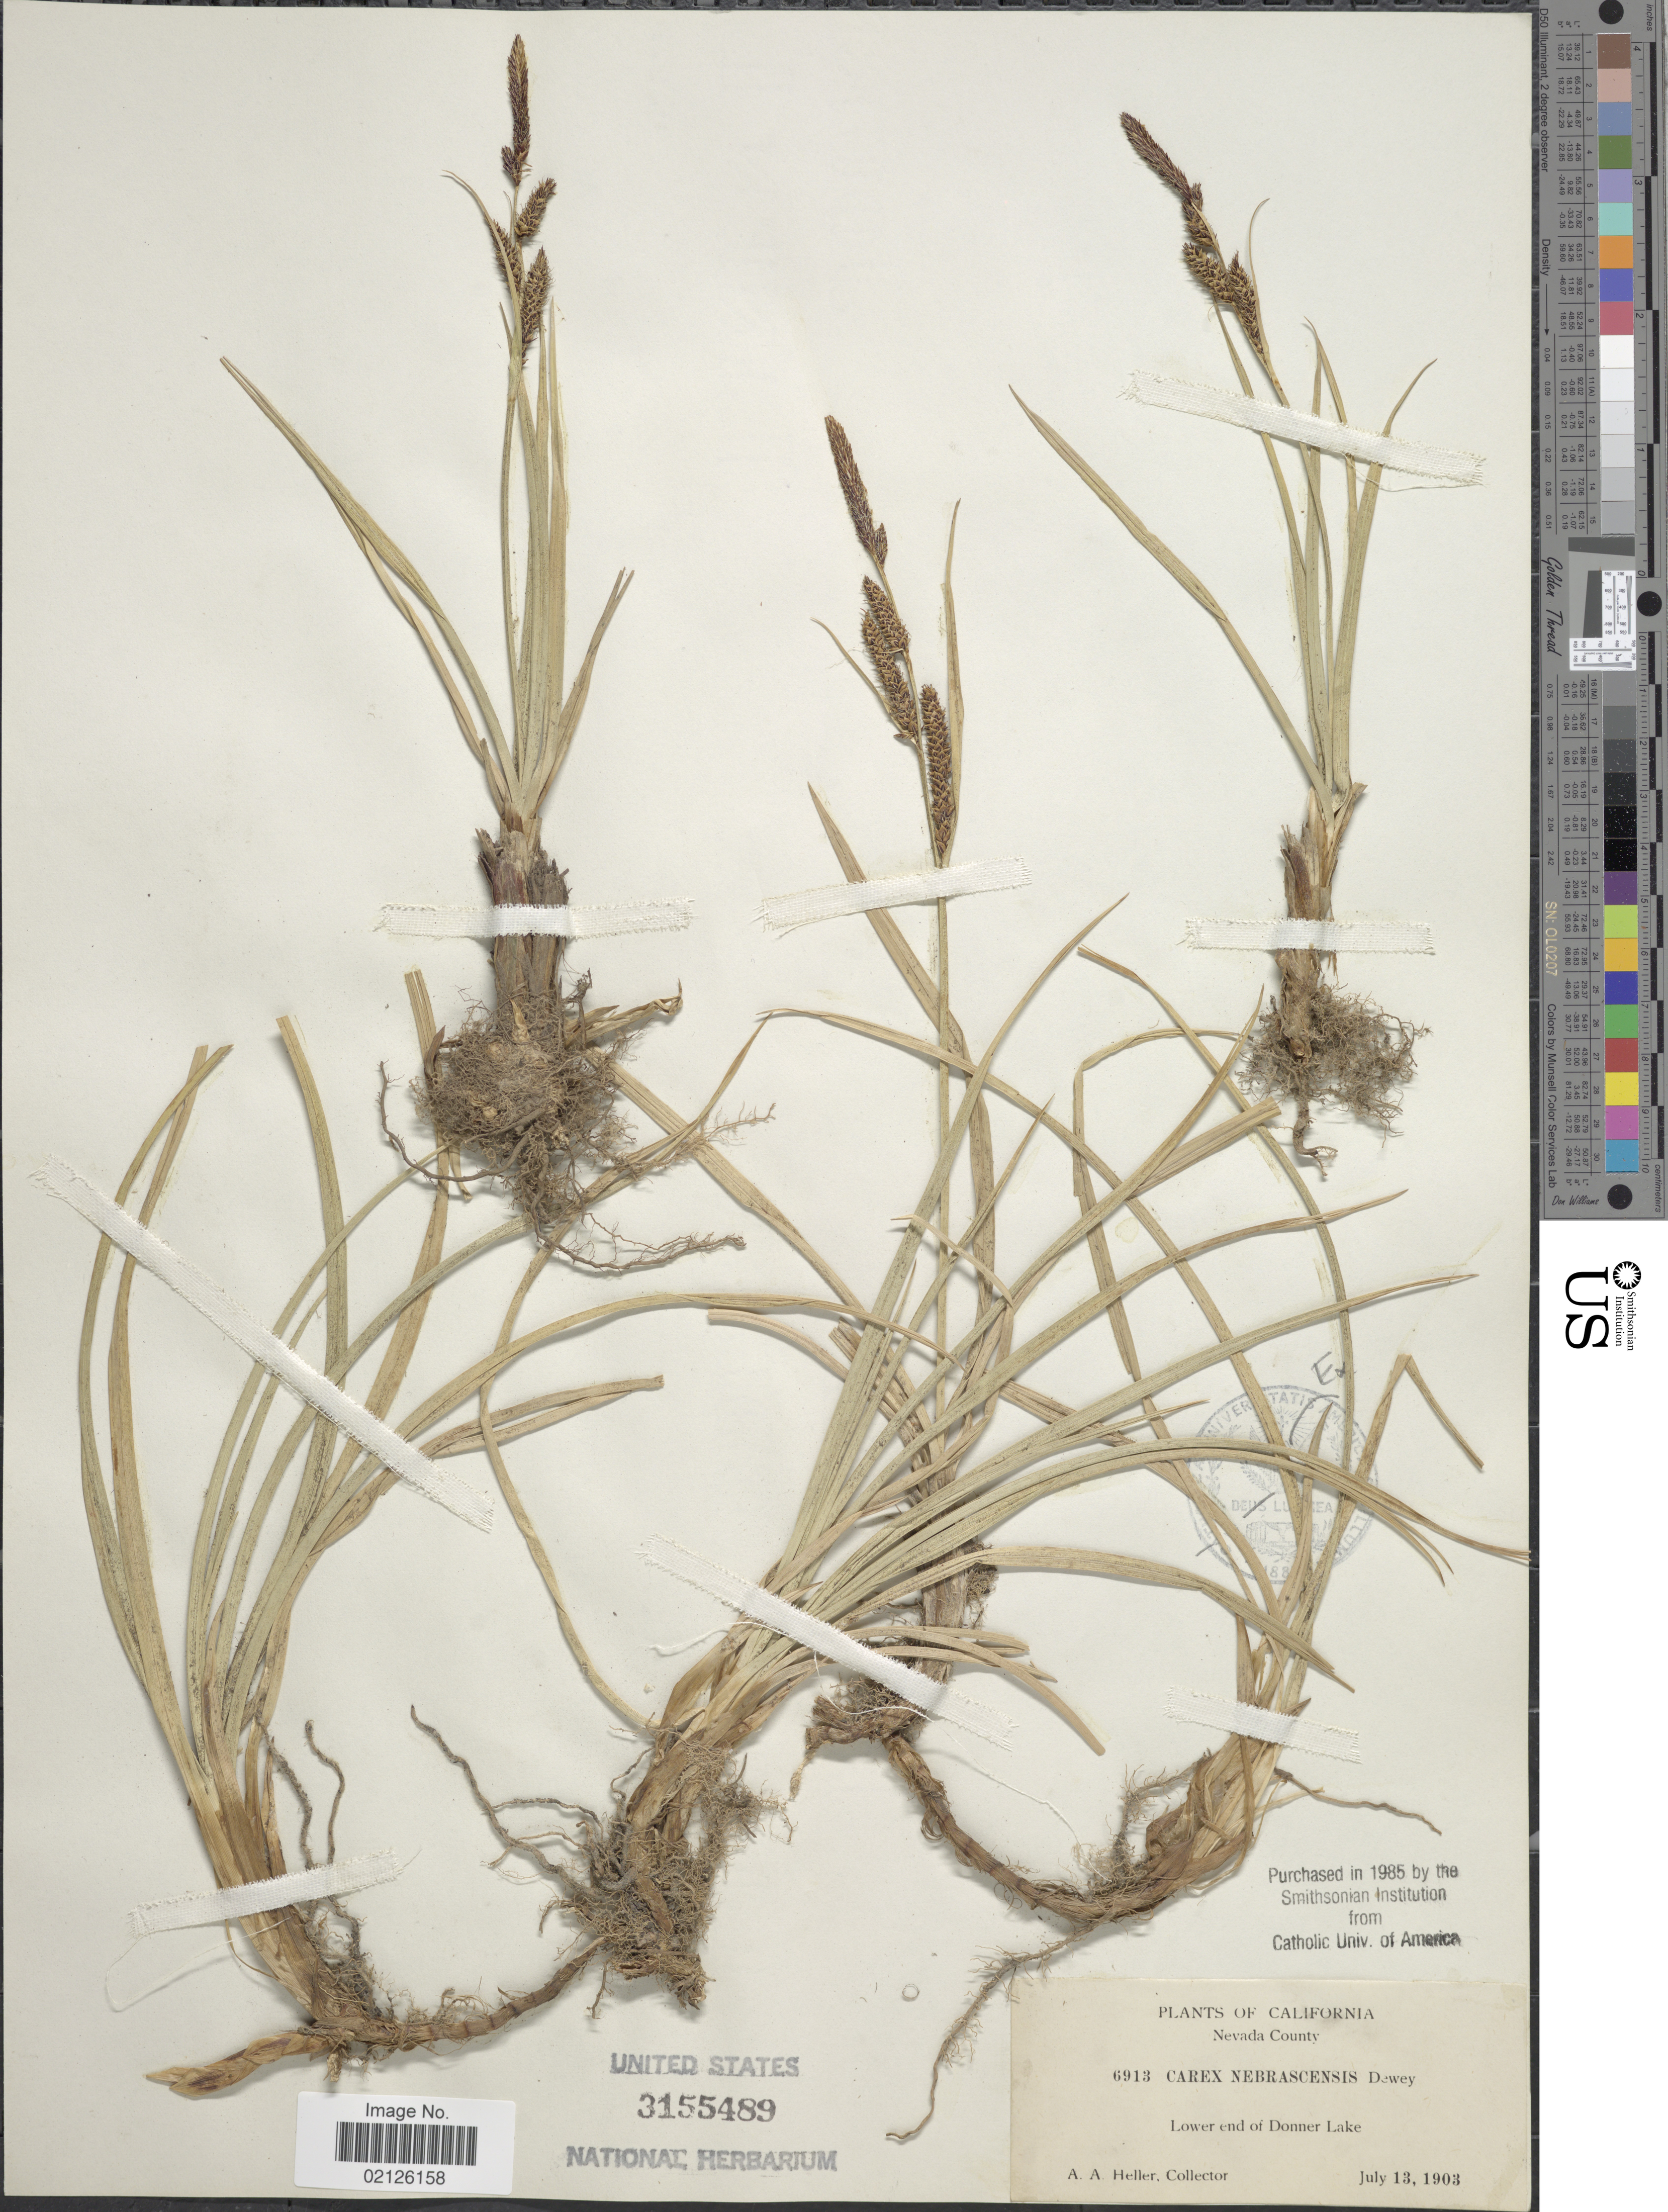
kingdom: Plantae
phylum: Tracheophyta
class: Liliopsida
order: Poales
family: Cyperaceae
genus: Carex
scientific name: Carex nebrascensis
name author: Dewey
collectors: A. A. Heller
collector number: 6913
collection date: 1903-07-13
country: United States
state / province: California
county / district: Nevada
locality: Nevada County, Lower end of Donner Lake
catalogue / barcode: US 3155489